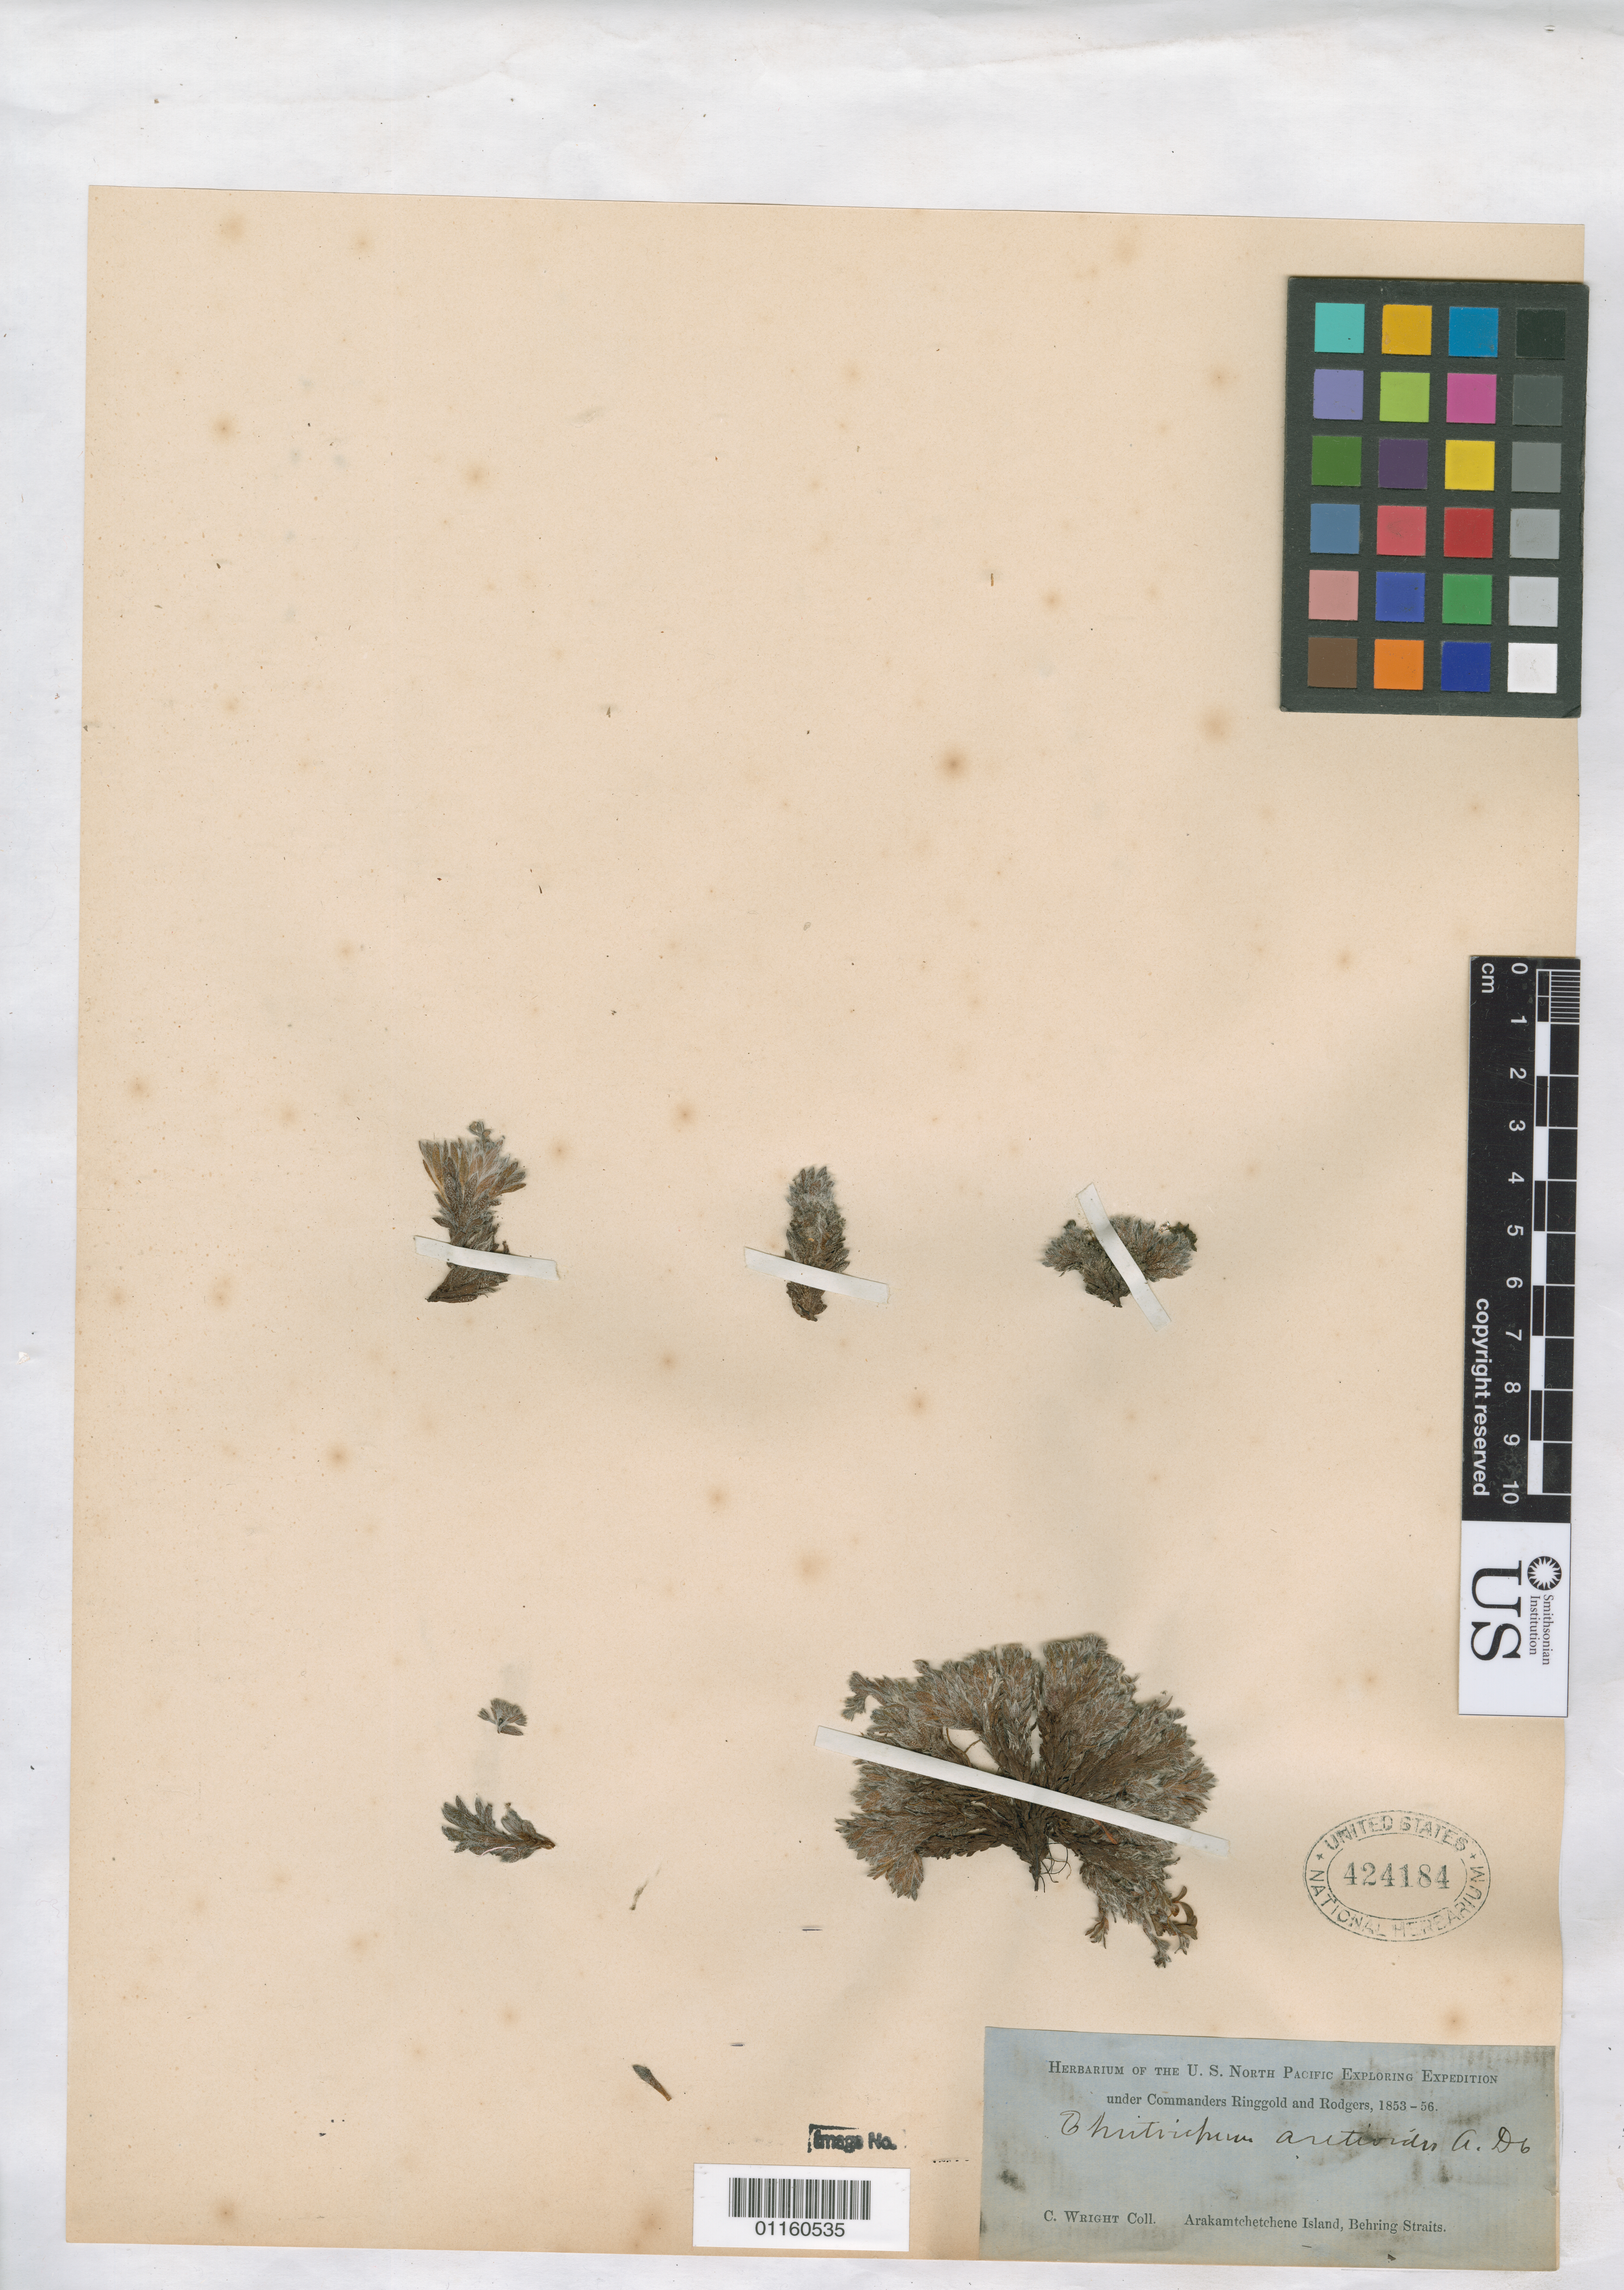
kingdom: Plantae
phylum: Tracheophyta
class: Magnoliopsida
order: Boraginales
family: Boraginaceae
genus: Eritrichium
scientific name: Eritrichium aretioides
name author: (Cham.) DC.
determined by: Murray, D. F.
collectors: C. Wright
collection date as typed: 1853 to -- --- 1856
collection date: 1853/1856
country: Russian Federation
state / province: Chukotka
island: Arakamchechen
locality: Arakamchechen Island, Bering Straits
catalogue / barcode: US 424184